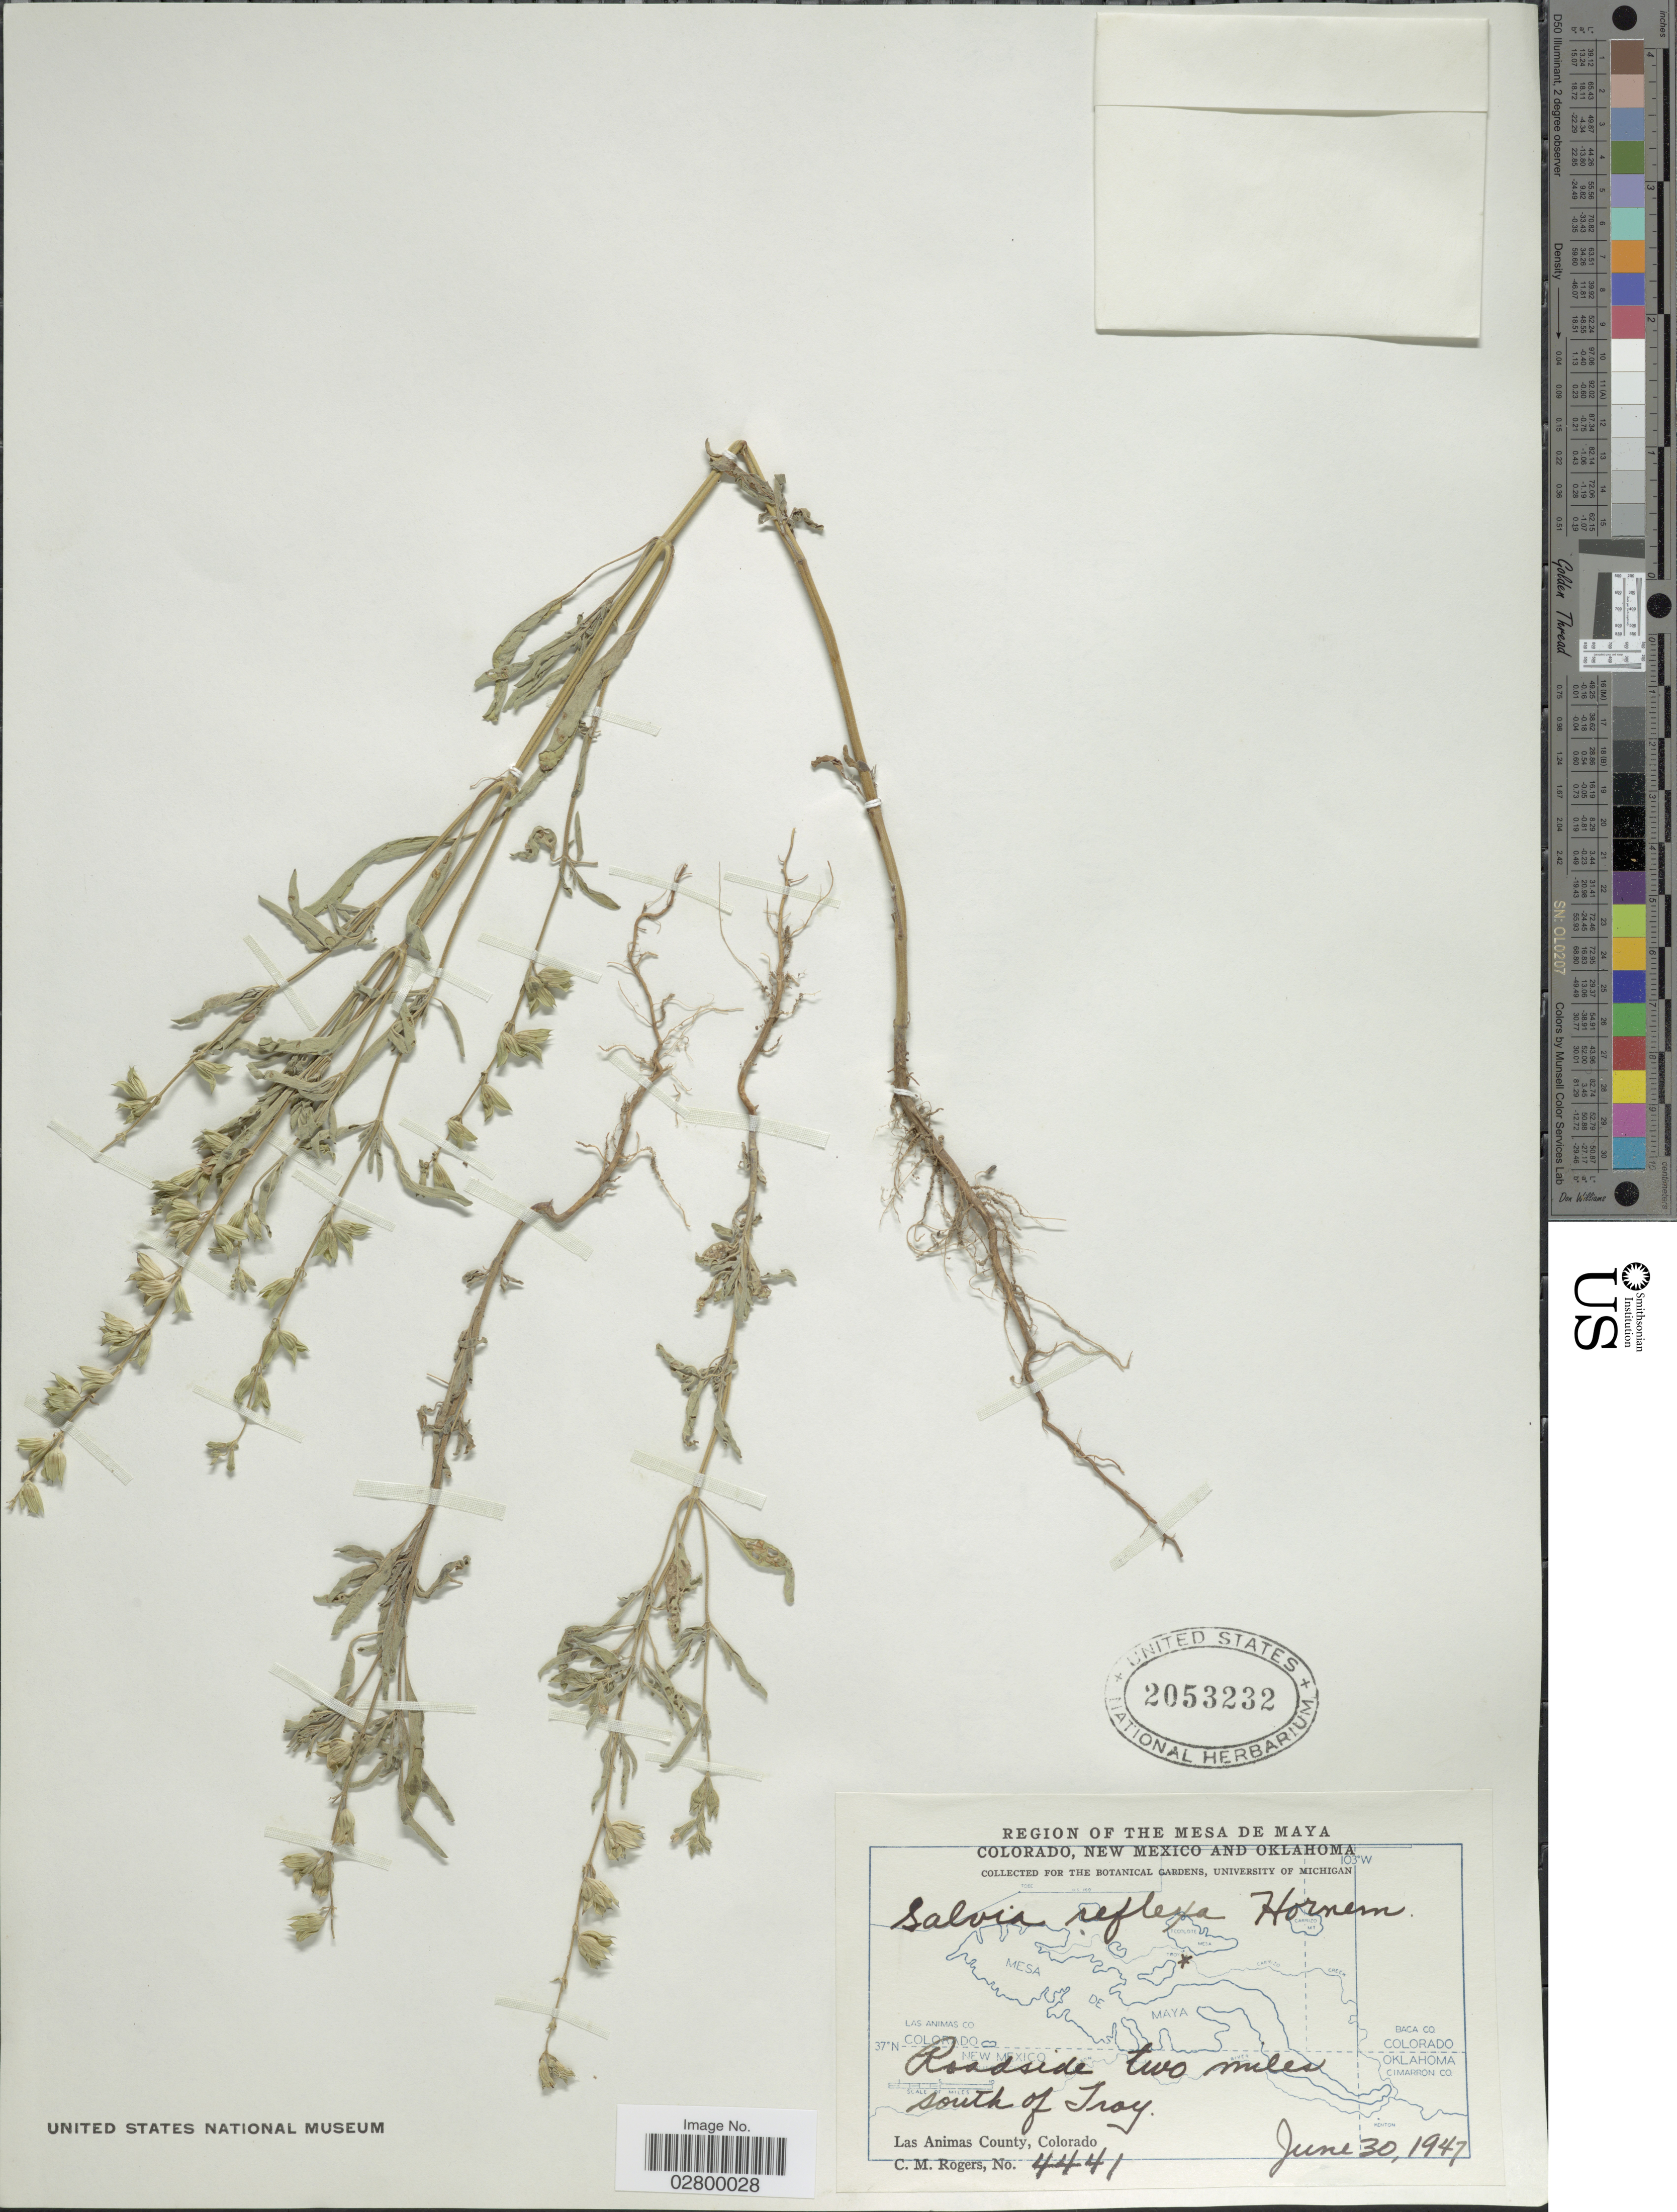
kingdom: Plantae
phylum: Tracheophyta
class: Magnoliopsida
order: Lamiales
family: Lamiaceae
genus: Salvia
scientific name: Salvia reflexa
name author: Hornem.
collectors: C. M. Rogers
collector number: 4441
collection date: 1947-06-30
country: United States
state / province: Colorado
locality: Region of the Mesa de Maya. Roadside two miles, south of Troy. Las Animas County.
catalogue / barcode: US 2053232